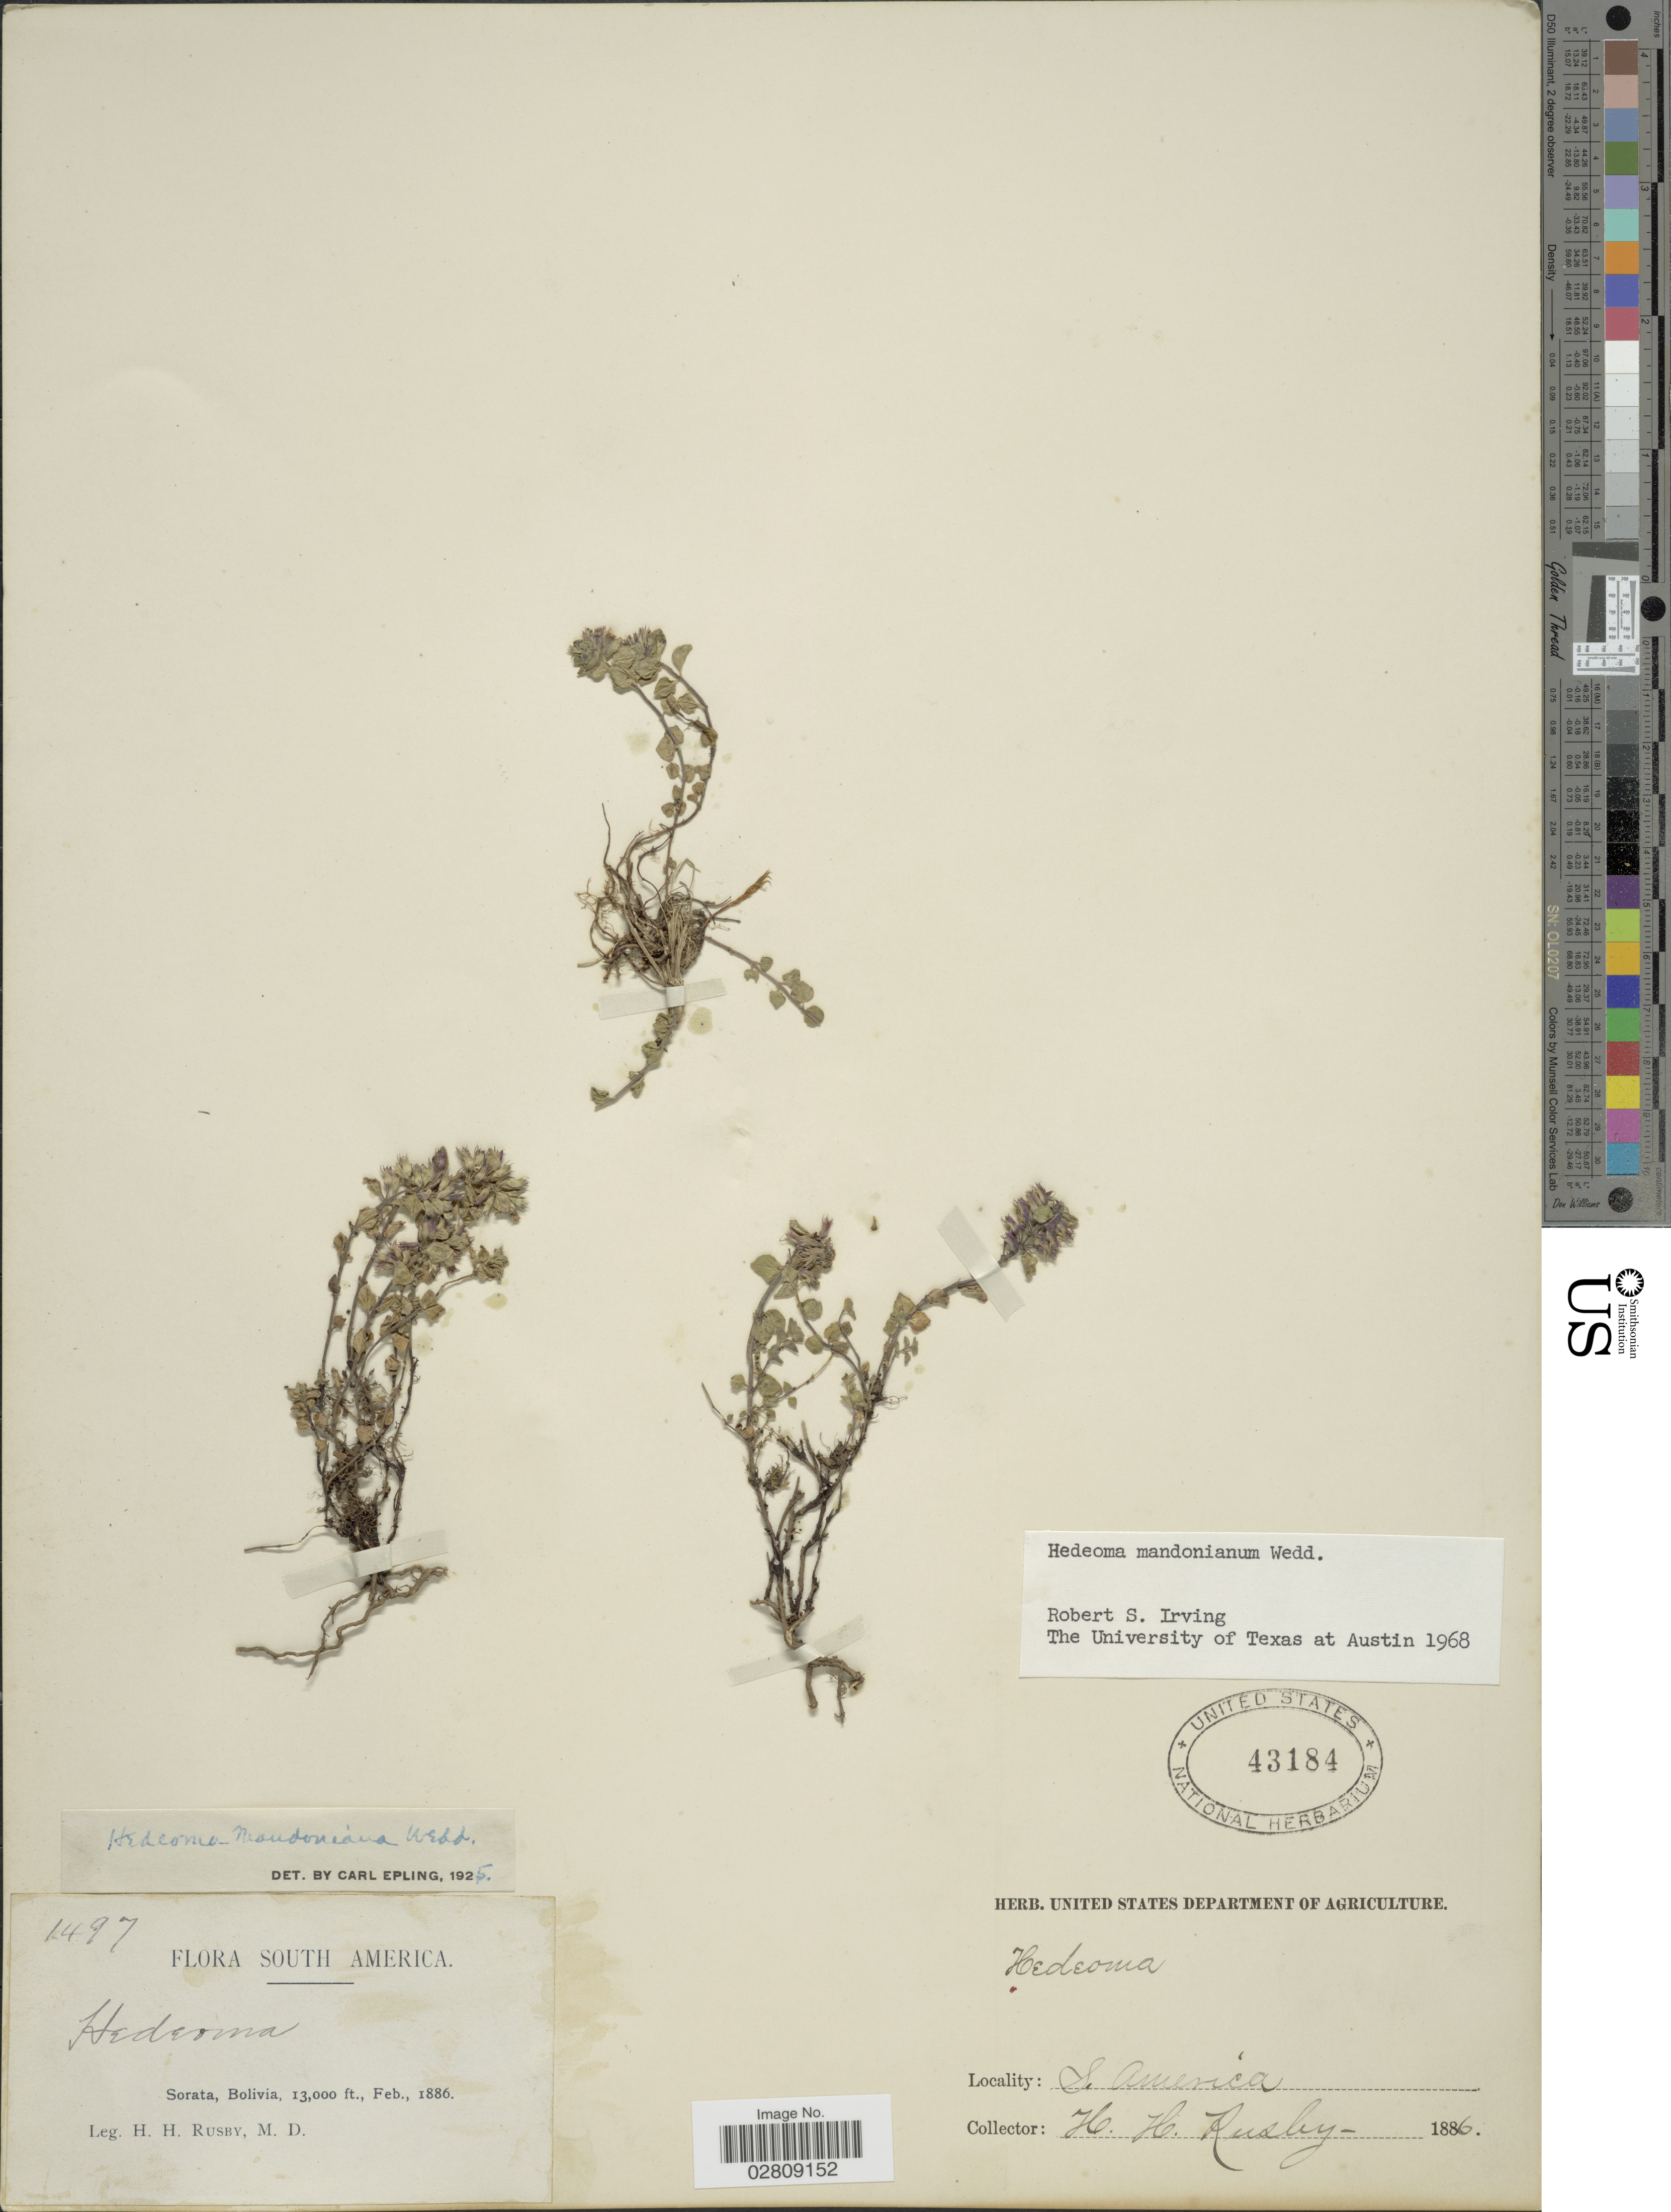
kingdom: Plantae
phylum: Tracheophyta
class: Magnoliopsida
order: Lamiales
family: Lamiaceae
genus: Hedeoma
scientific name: Hedeoma mandoniana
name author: Wedd.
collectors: H. H. Rusby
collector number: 1497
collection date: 1886-02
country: Bolivia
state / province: La Páz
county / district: Larecaja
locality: Sorata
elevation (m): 3962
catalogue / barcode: US 43184